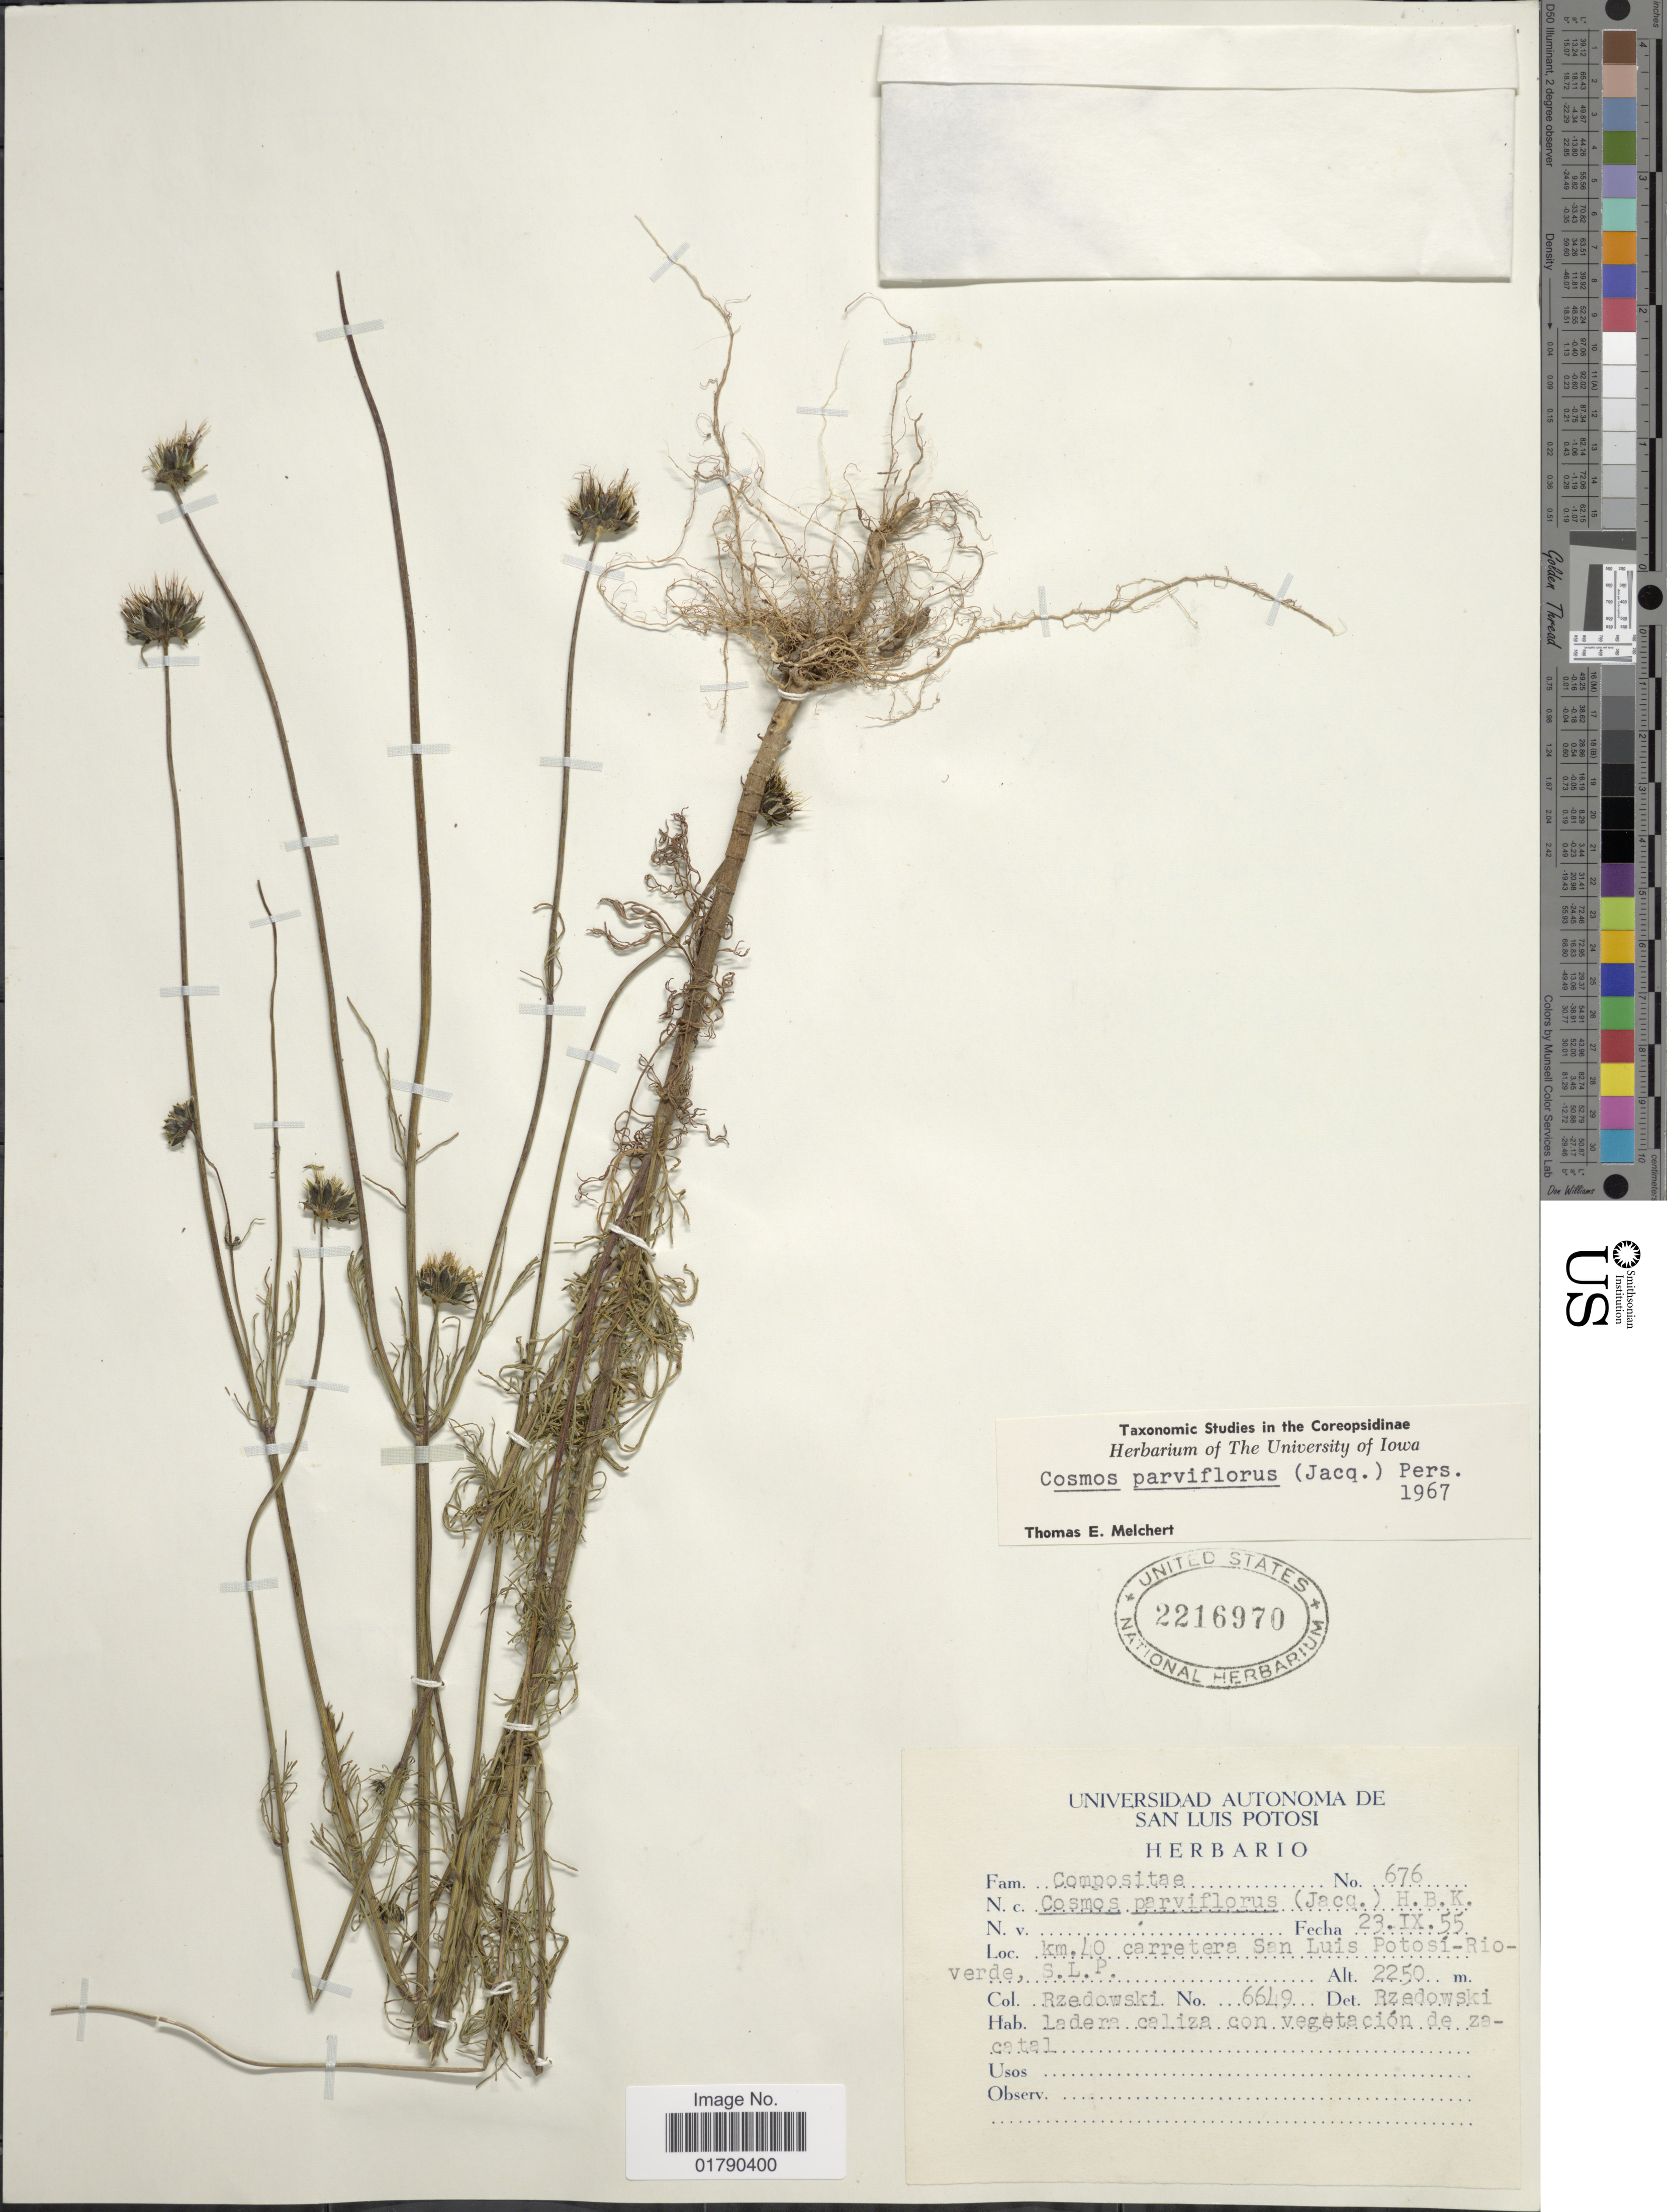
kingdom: Plantae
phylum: Tracheophyta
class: Magnoliopsida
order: Asterales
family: Asteraceae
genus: Cosmos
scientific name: Cosmos parviflorus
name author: (Jacq.) Pers.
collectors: Rzedowski, --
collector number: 6649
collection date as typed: Transcribed d/m/y: 23/9/55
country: Mexico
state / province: San Luis Potosí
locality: Km 40 carretera San Luis Potosi-Rioverde, S. L. P.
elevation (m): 2250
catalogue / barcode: US 2216970